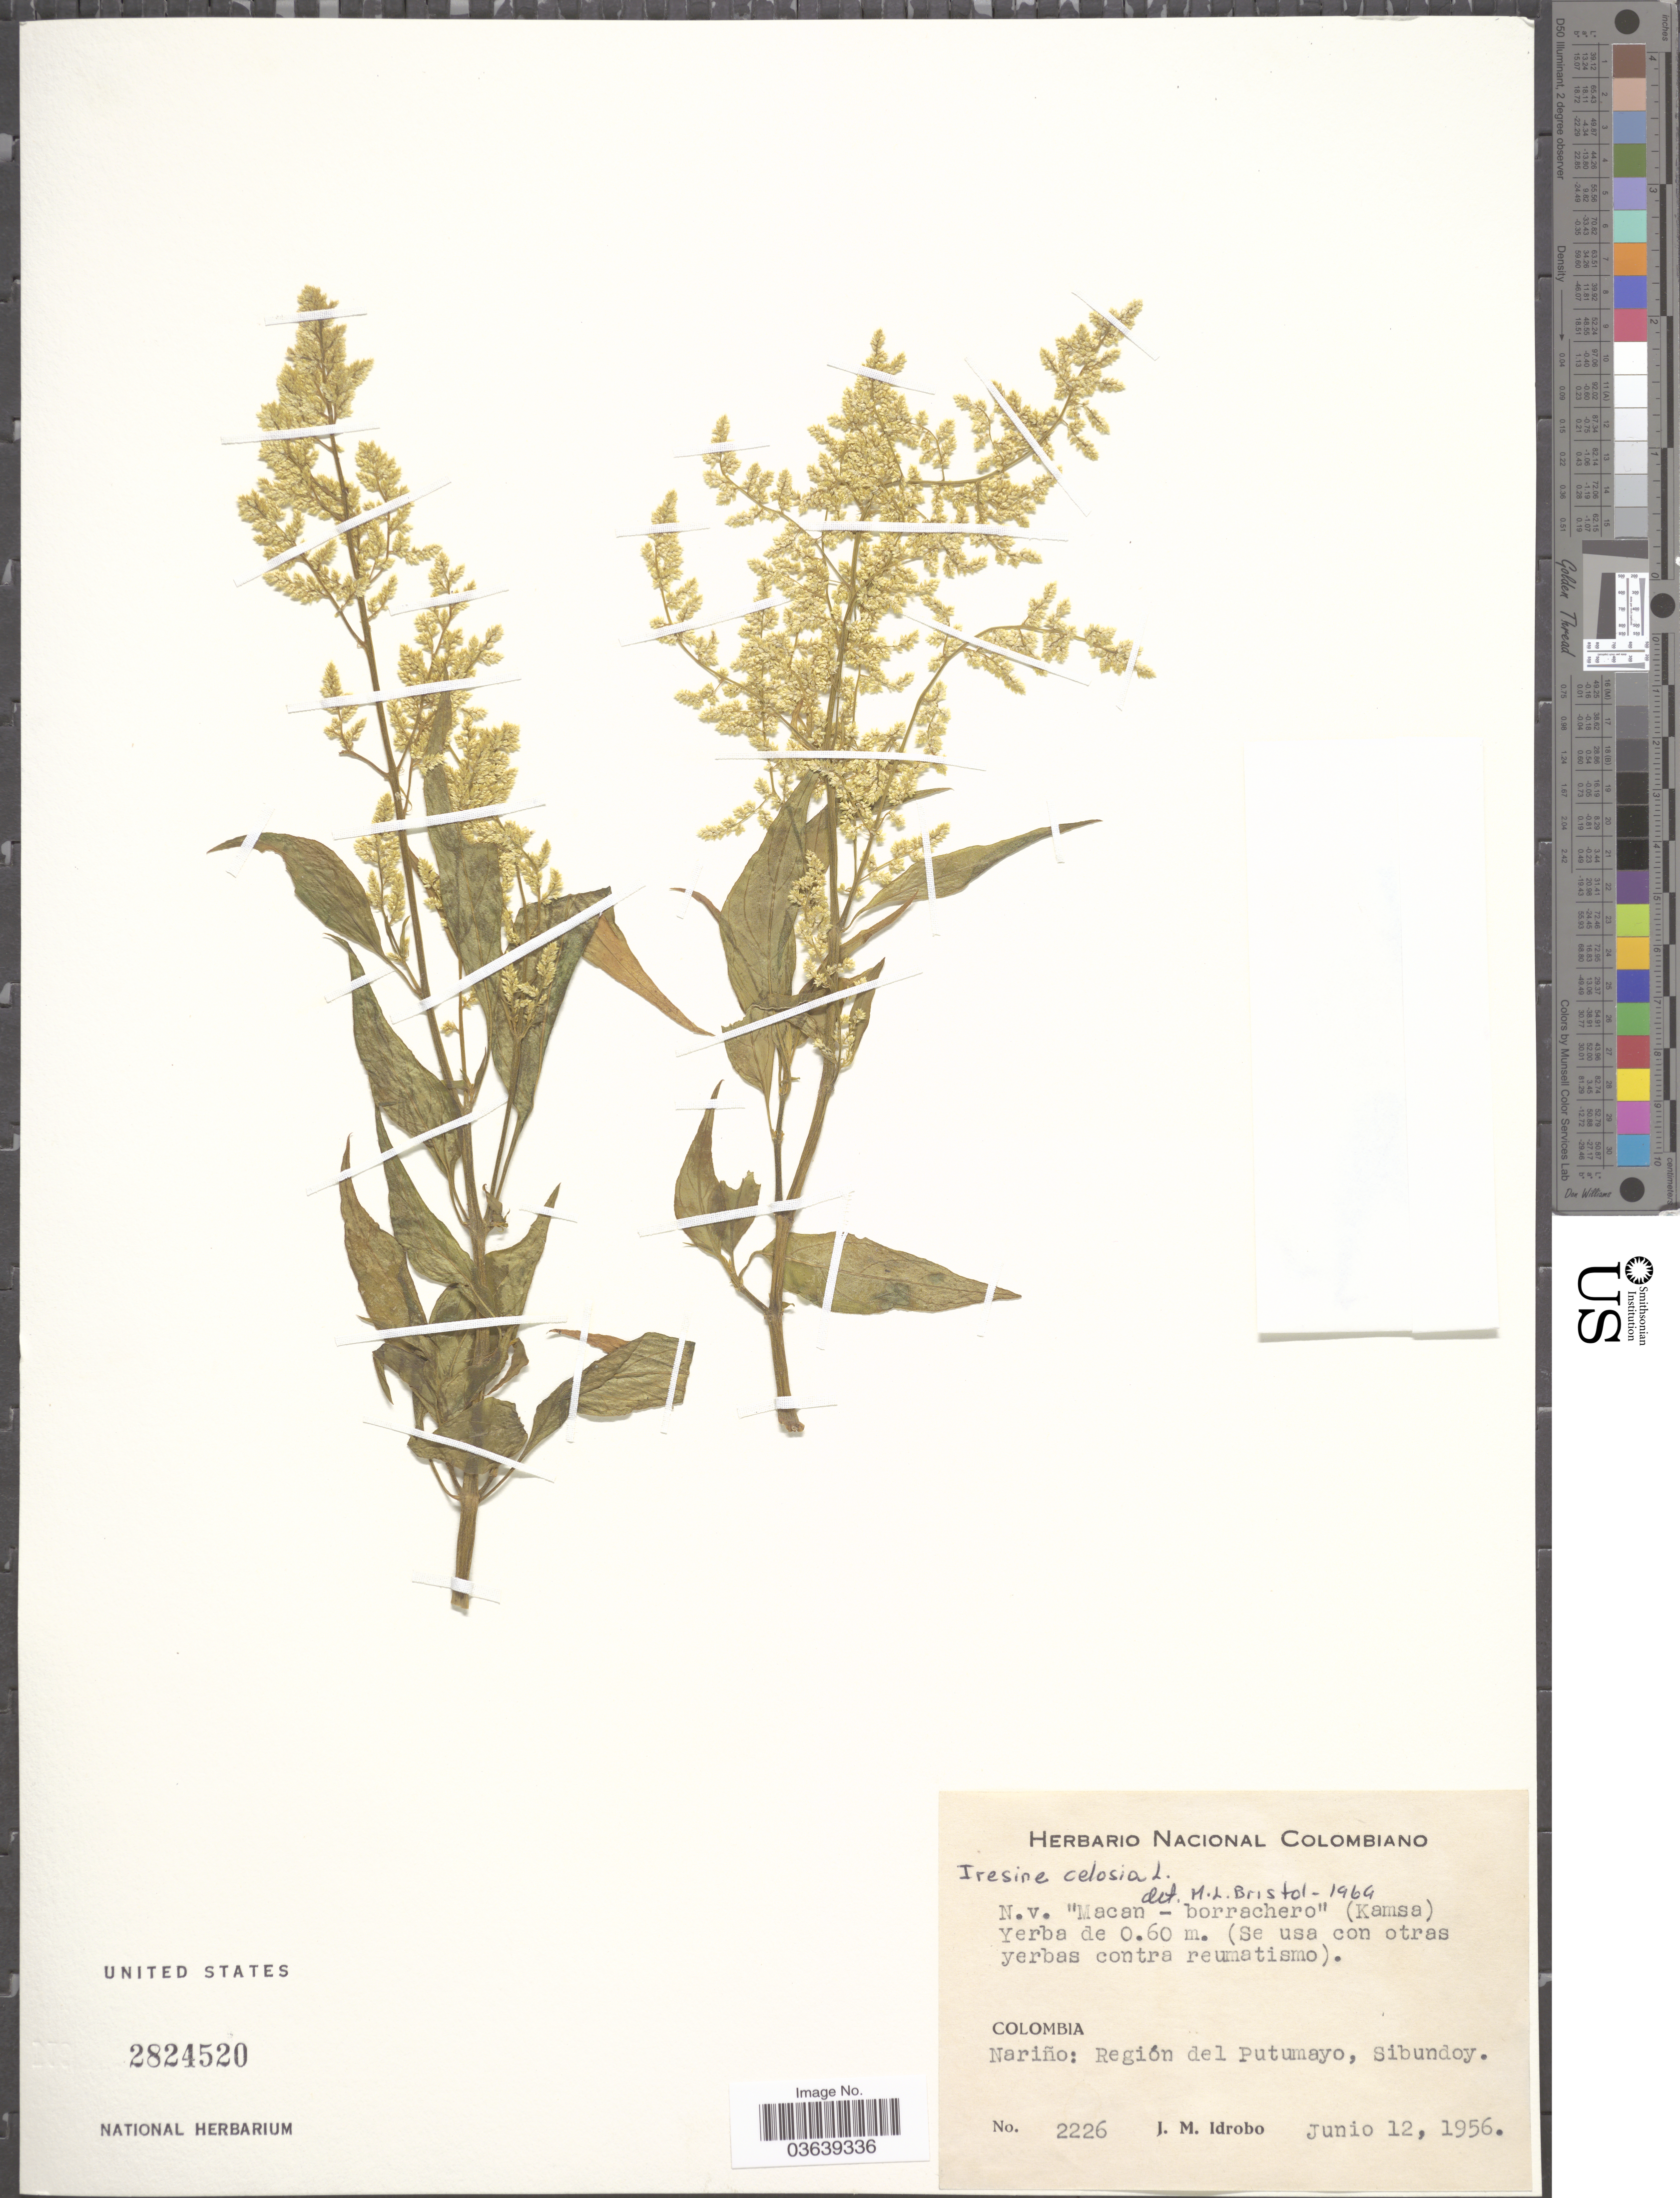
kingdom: Plantae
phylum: Tracheophyta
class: Magnoliopsida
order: Caryophyllales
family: Amaranthaceae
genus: Iresine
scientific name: Iresine celosia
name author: L.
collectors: J. M. Idrobo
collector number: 2226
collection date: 1956-06-12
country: Colombia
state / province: Nariño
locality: Región del Putumayo, Sibundoy.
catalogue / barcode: US 2824520